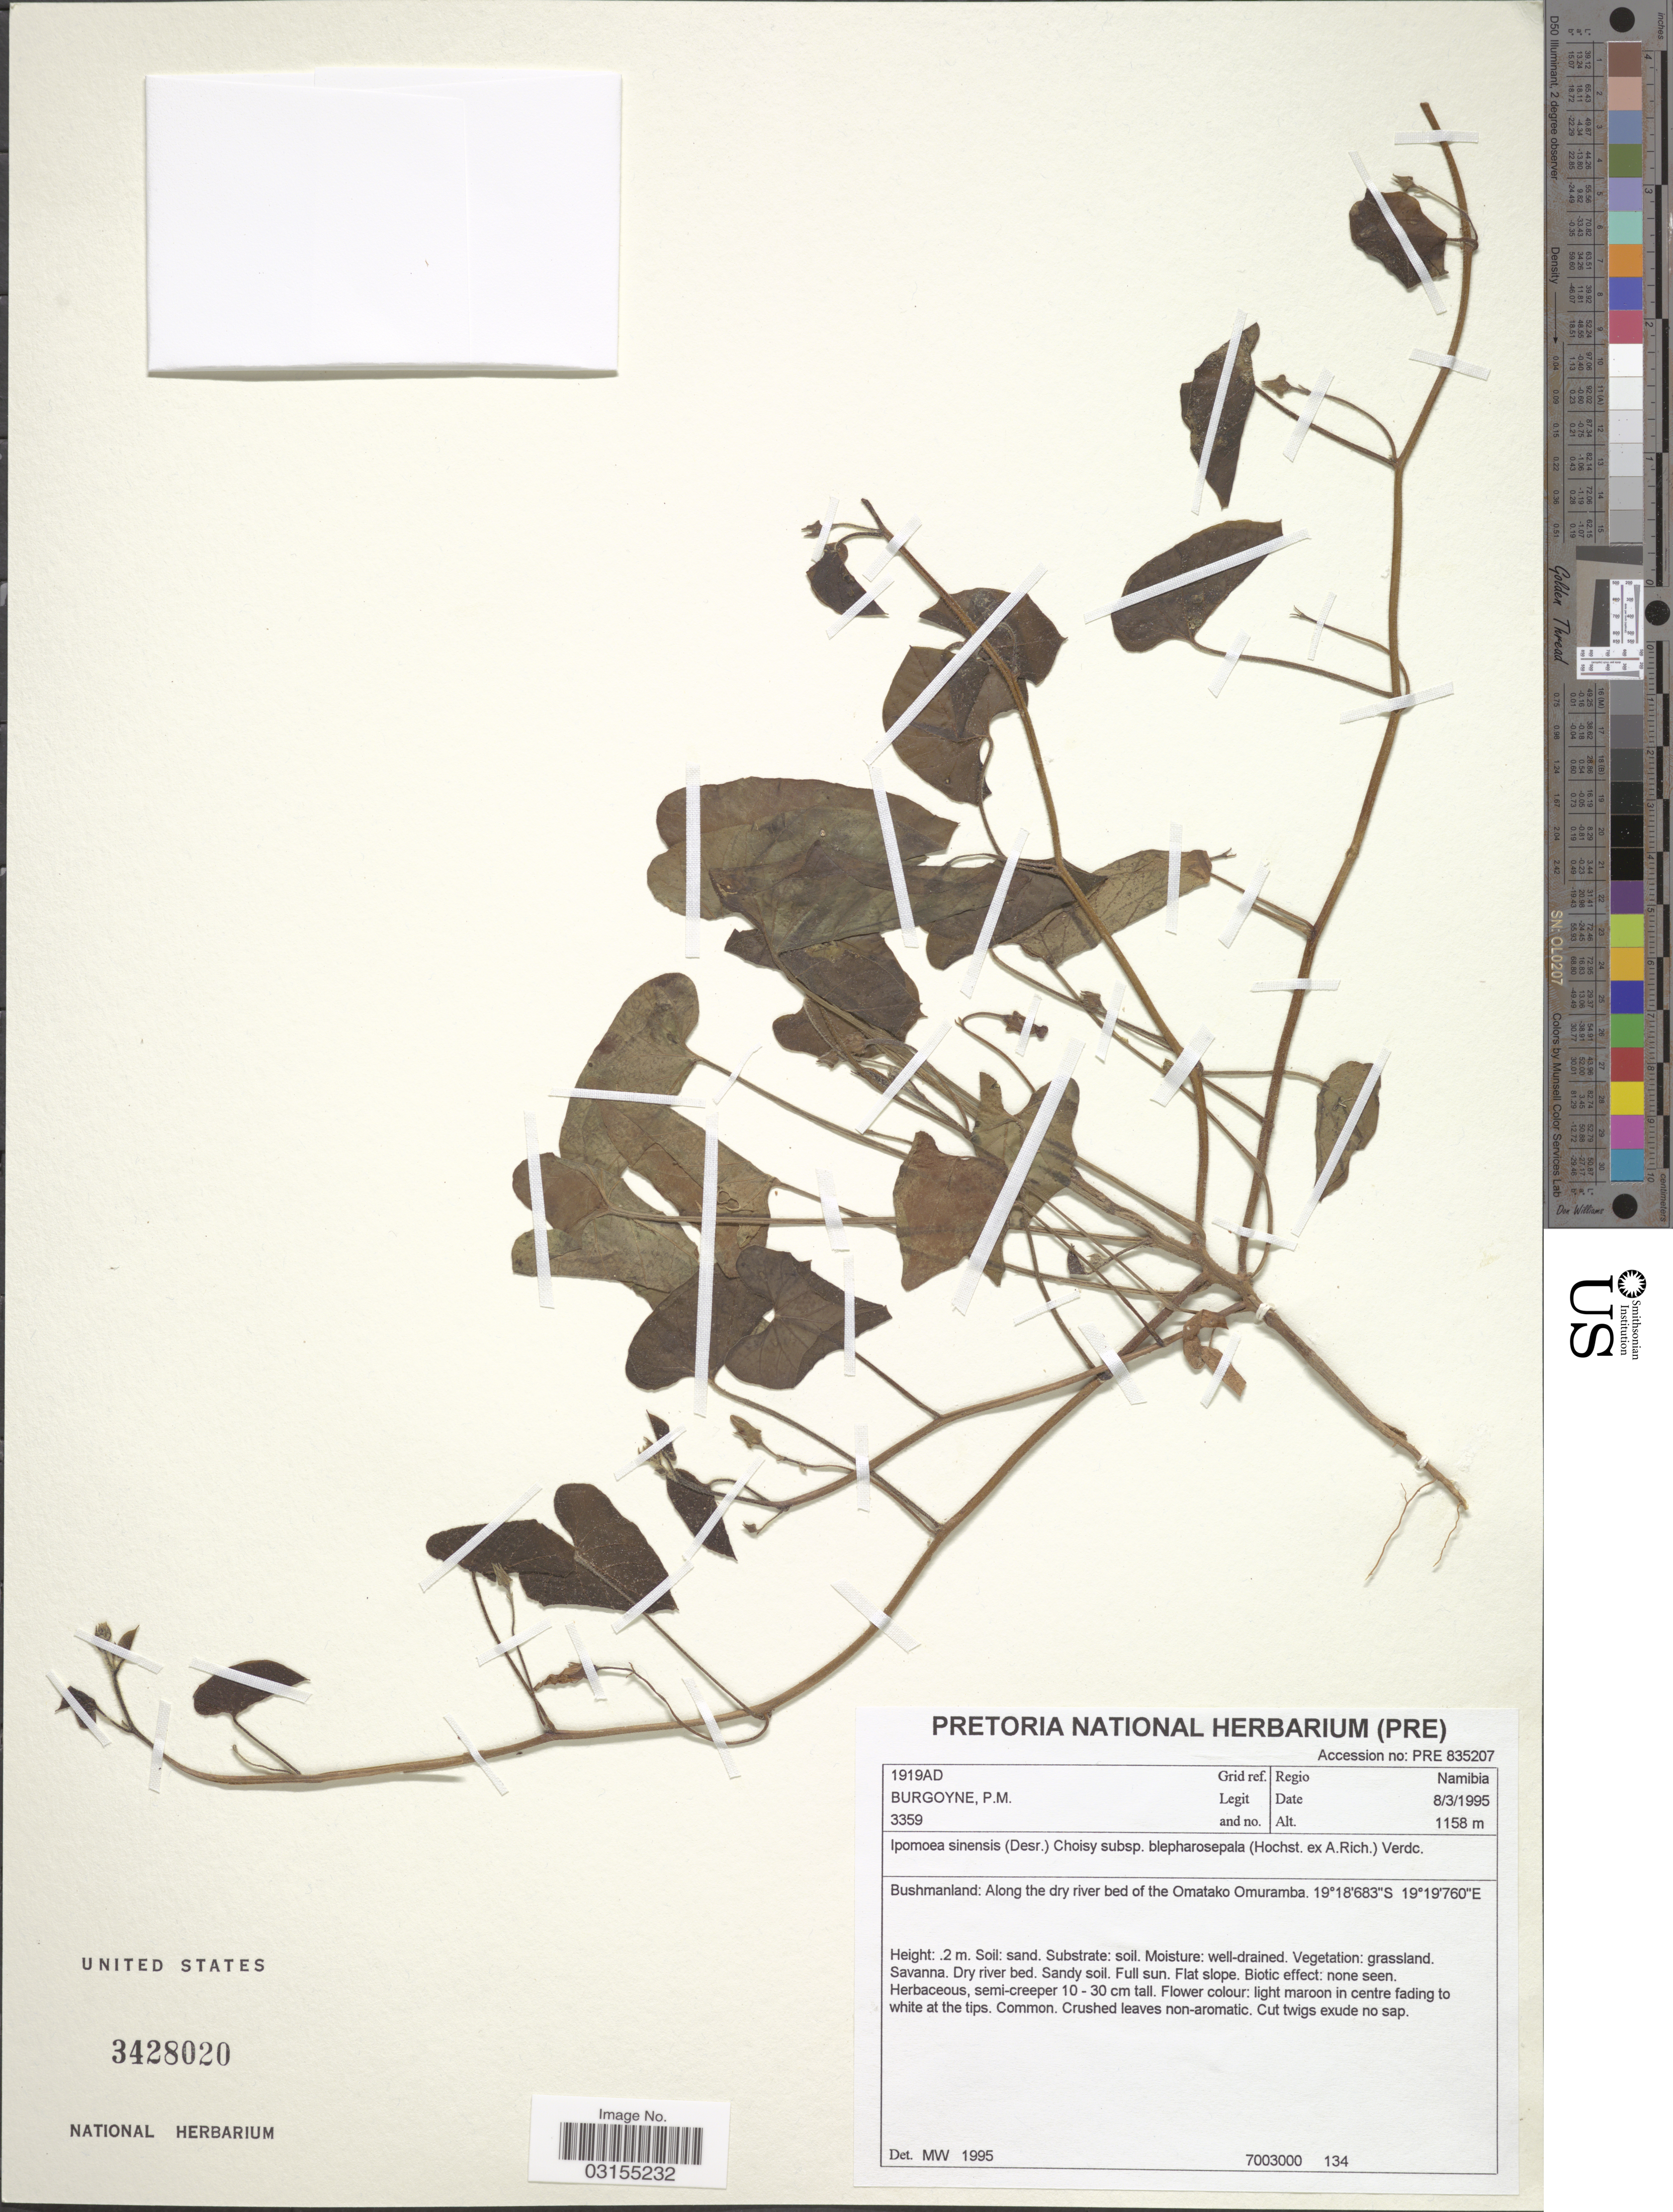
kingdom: Plantae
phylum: Tracheophyta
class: Magnoliopsida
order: Solanales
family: Convolvulaceae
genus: Ipomoea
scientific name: Ipomoea sinensis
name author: (Desr.) Choisy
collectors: P. M. Burgoyne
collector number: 3359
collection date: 1995-03-08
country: Namibia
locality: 1919AD Grid ref. Regio Namibia. Bushmanland: Along the dry river bed of the Omatako Omuramba.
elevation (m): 1158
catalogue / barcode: US 3428020